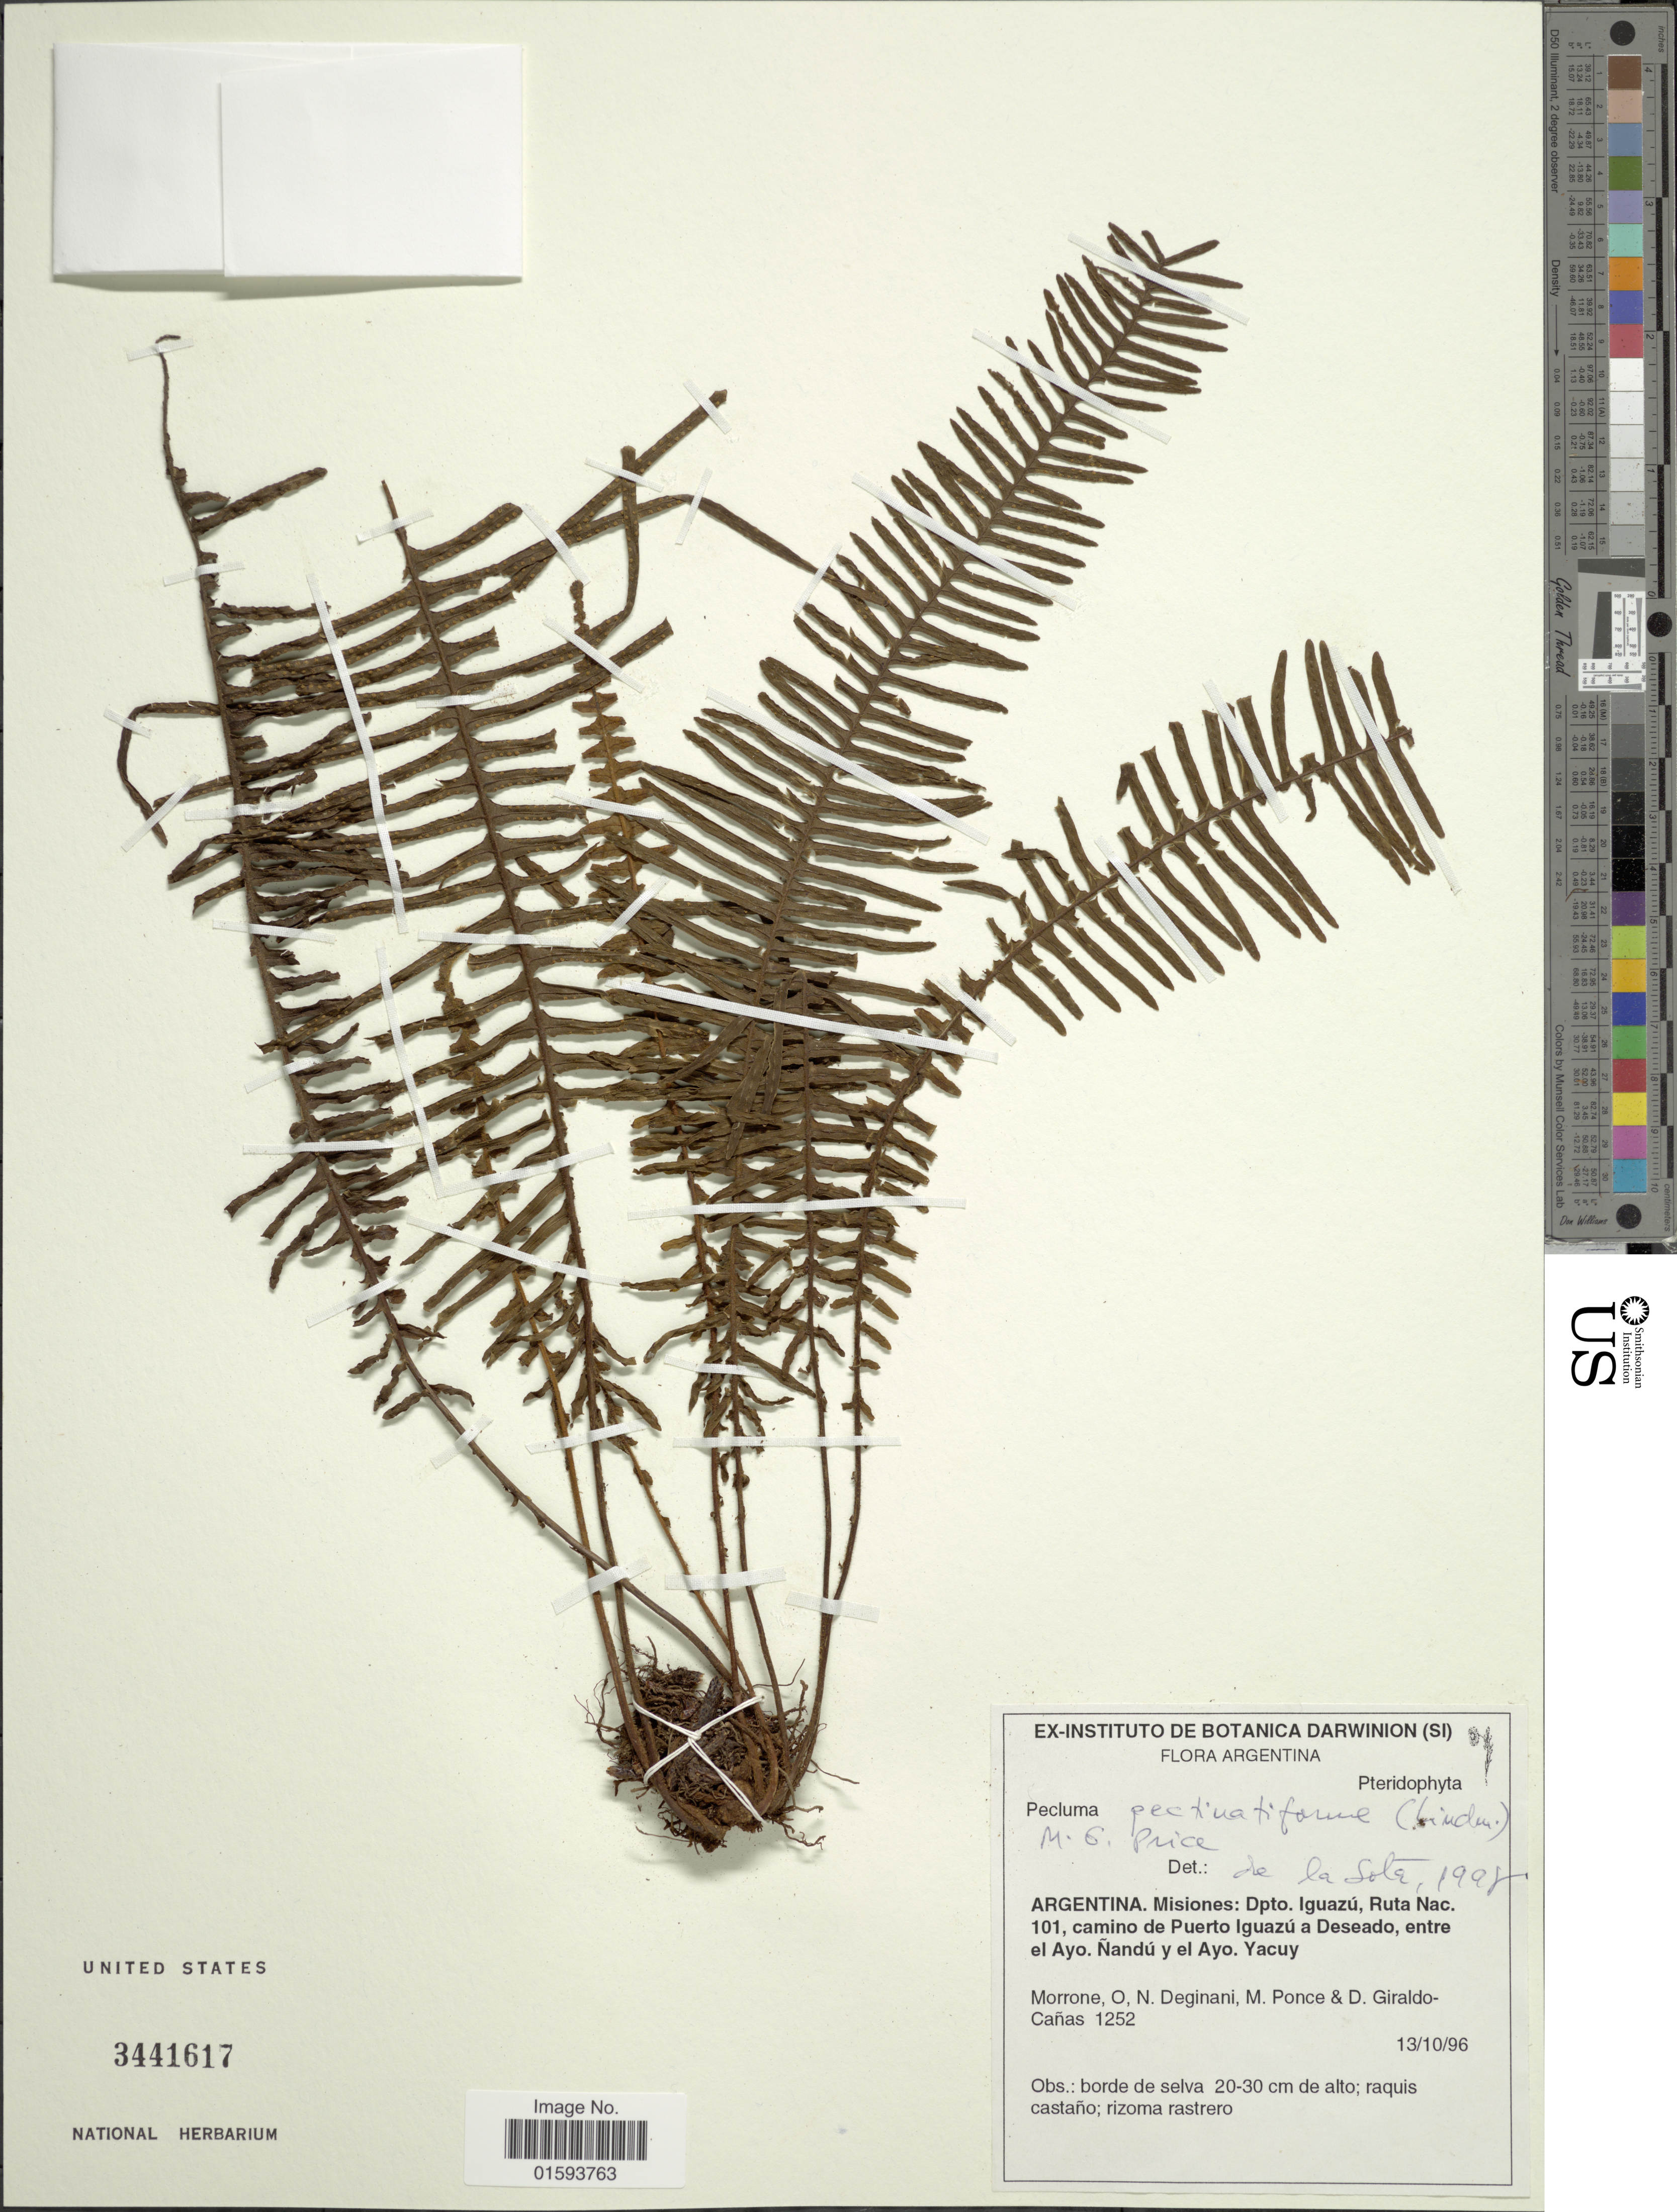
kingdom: Plantae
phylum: Tracheophyta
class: Polypodiopsida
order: Polypodiales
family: Polypodiaceae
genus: Pecluma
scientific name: Pecluma pectinatiformis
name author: (Lindm.) Price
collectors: O. N. Morrone, N. Deginani, M. Ponce & D. A. Giraldo-Cañas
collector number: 1252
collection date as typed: Transcribed d/m/y: 13/10/96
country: Argentina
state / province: Misiones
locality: Dpto. Iguazu, Ruta Nac. 101, camino de Puerto Iguazu a Deseado, entre el Ayo, Nandu y el Ayo, Yacuy.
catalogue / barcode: US 3441617